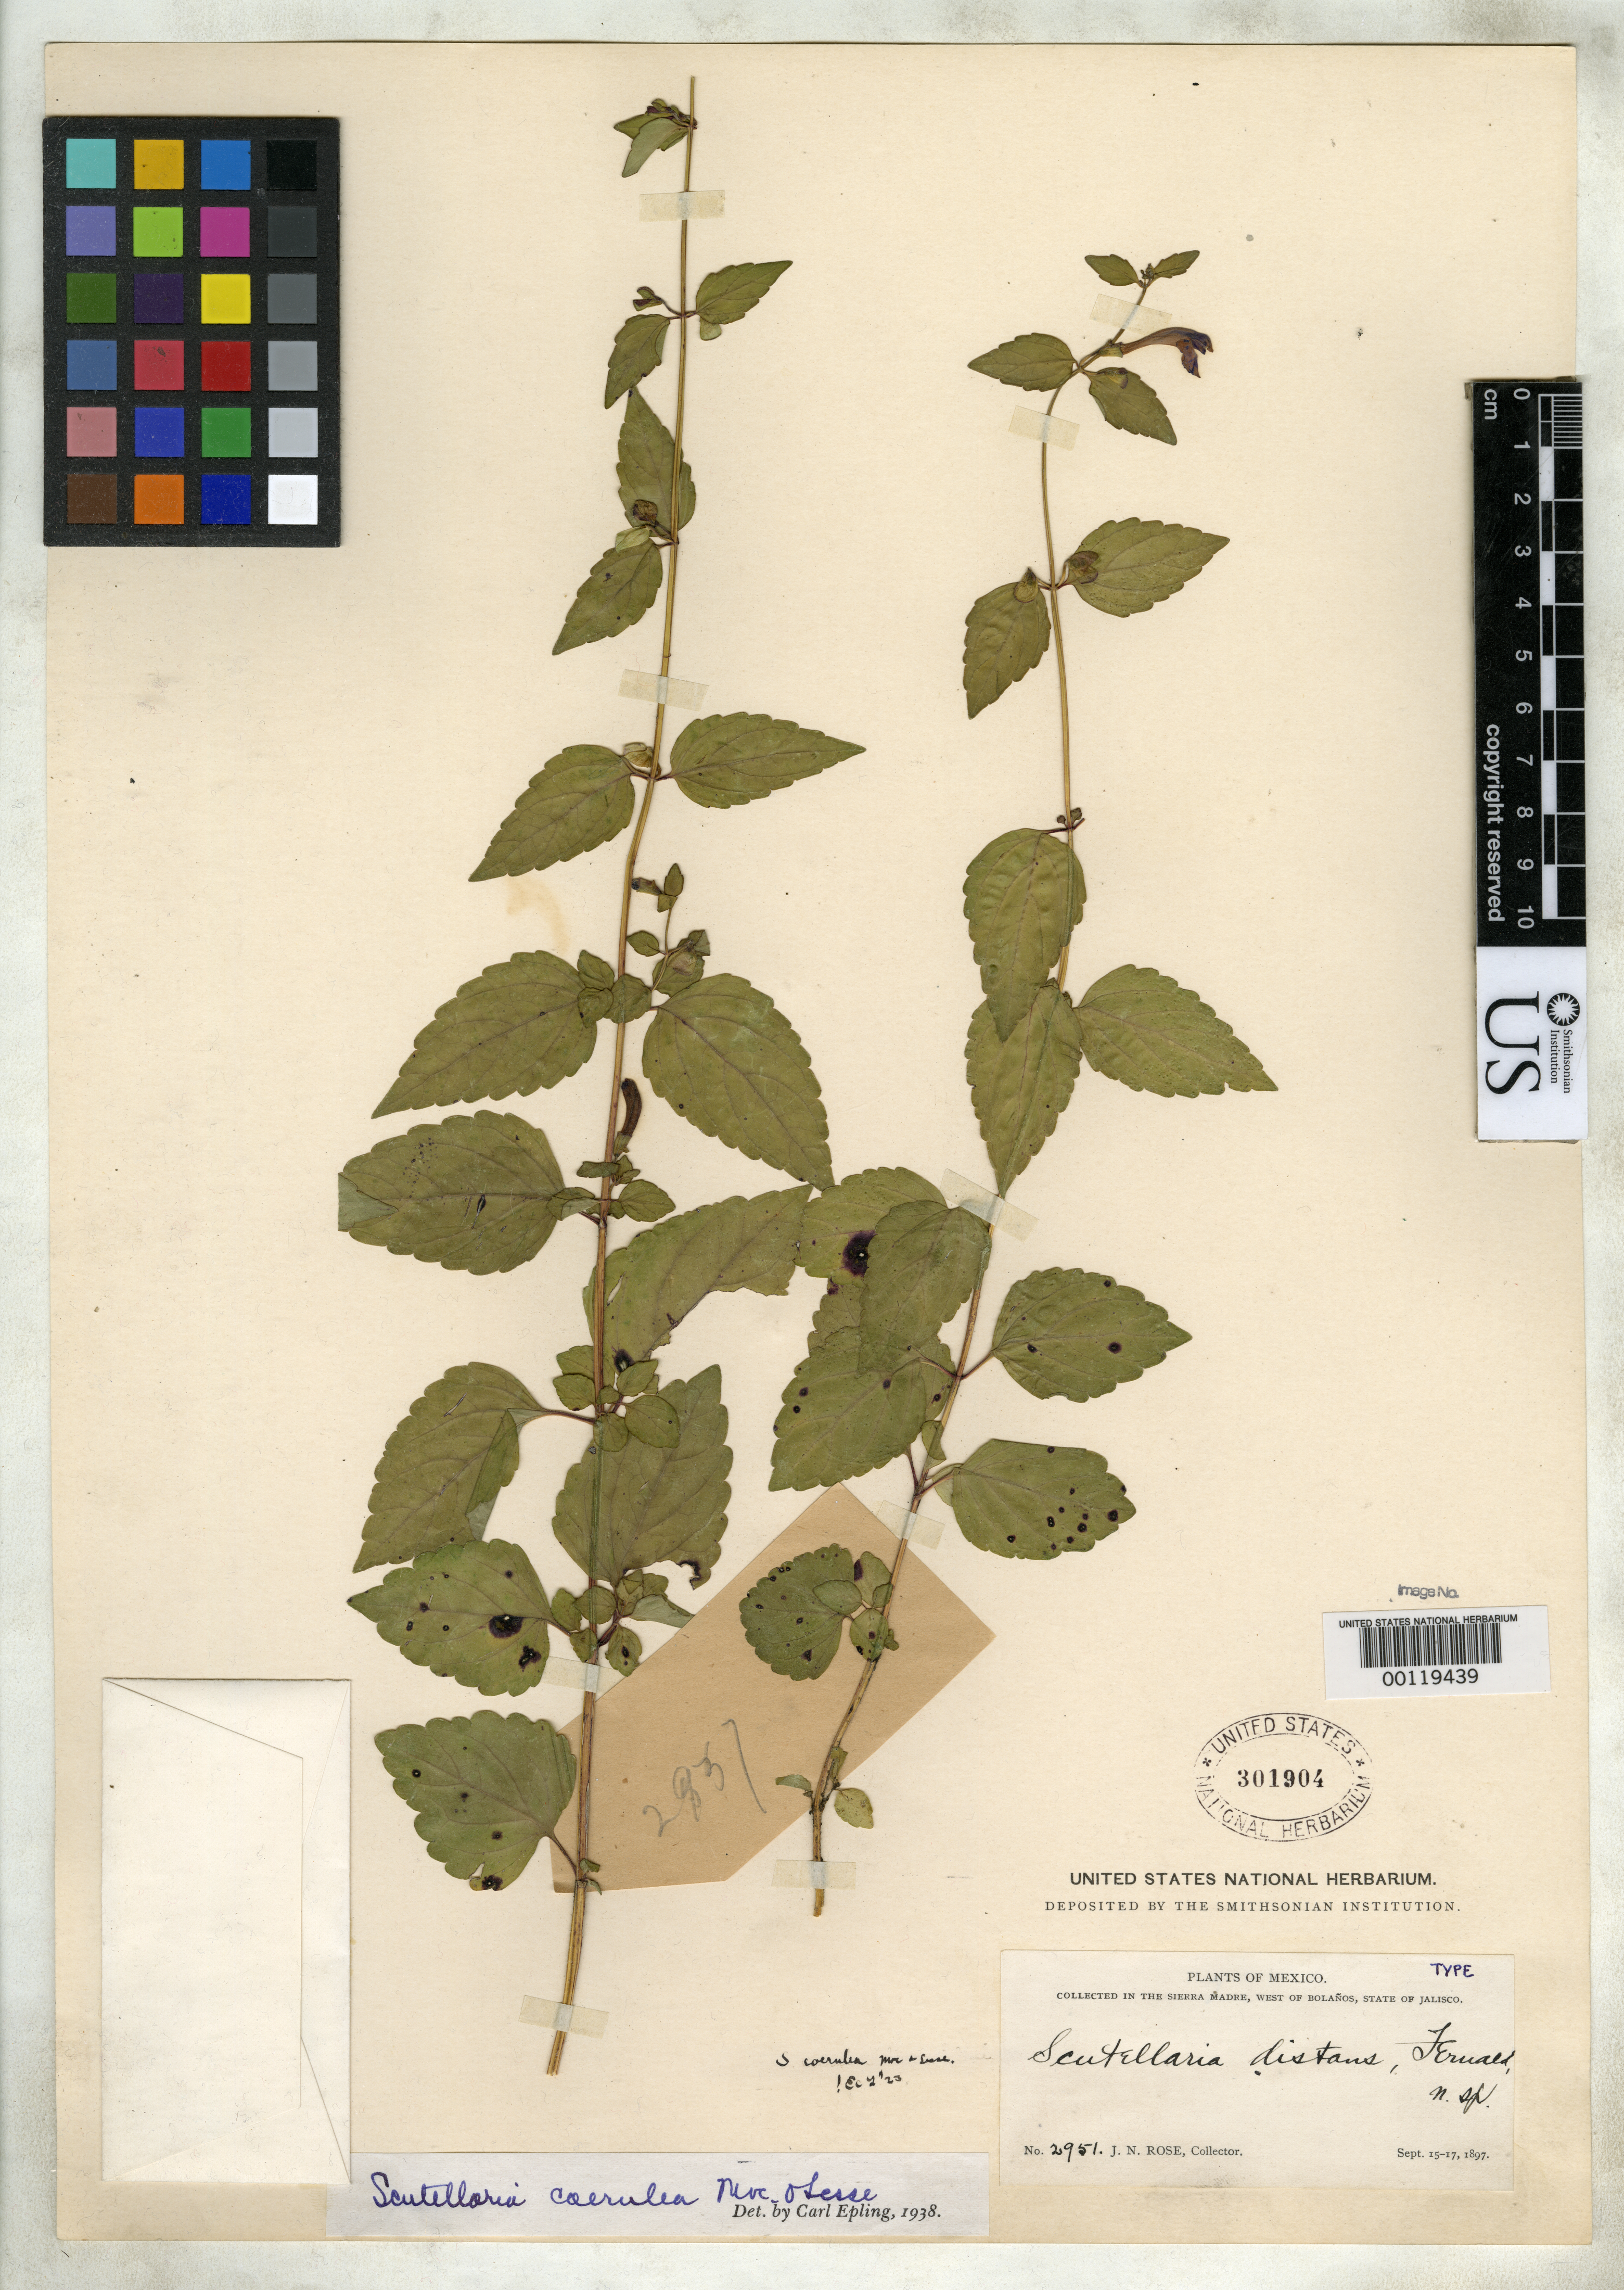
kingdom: Plantae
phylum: Tracheophyta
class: Magnoliopsida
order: Lamiales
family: Lamiaceae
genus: Scutellaria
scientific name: Scutellaria distans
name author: Fernald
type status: Isotype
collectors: J. N. Rose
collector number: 2951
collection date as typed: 15 Sep 1897 to 17 Sep 1897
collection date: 1897-09-15/1897-09-17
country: Mexico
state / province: Jalisco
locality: E of Bolanos, Sierra Madre.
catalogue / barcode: US 301904